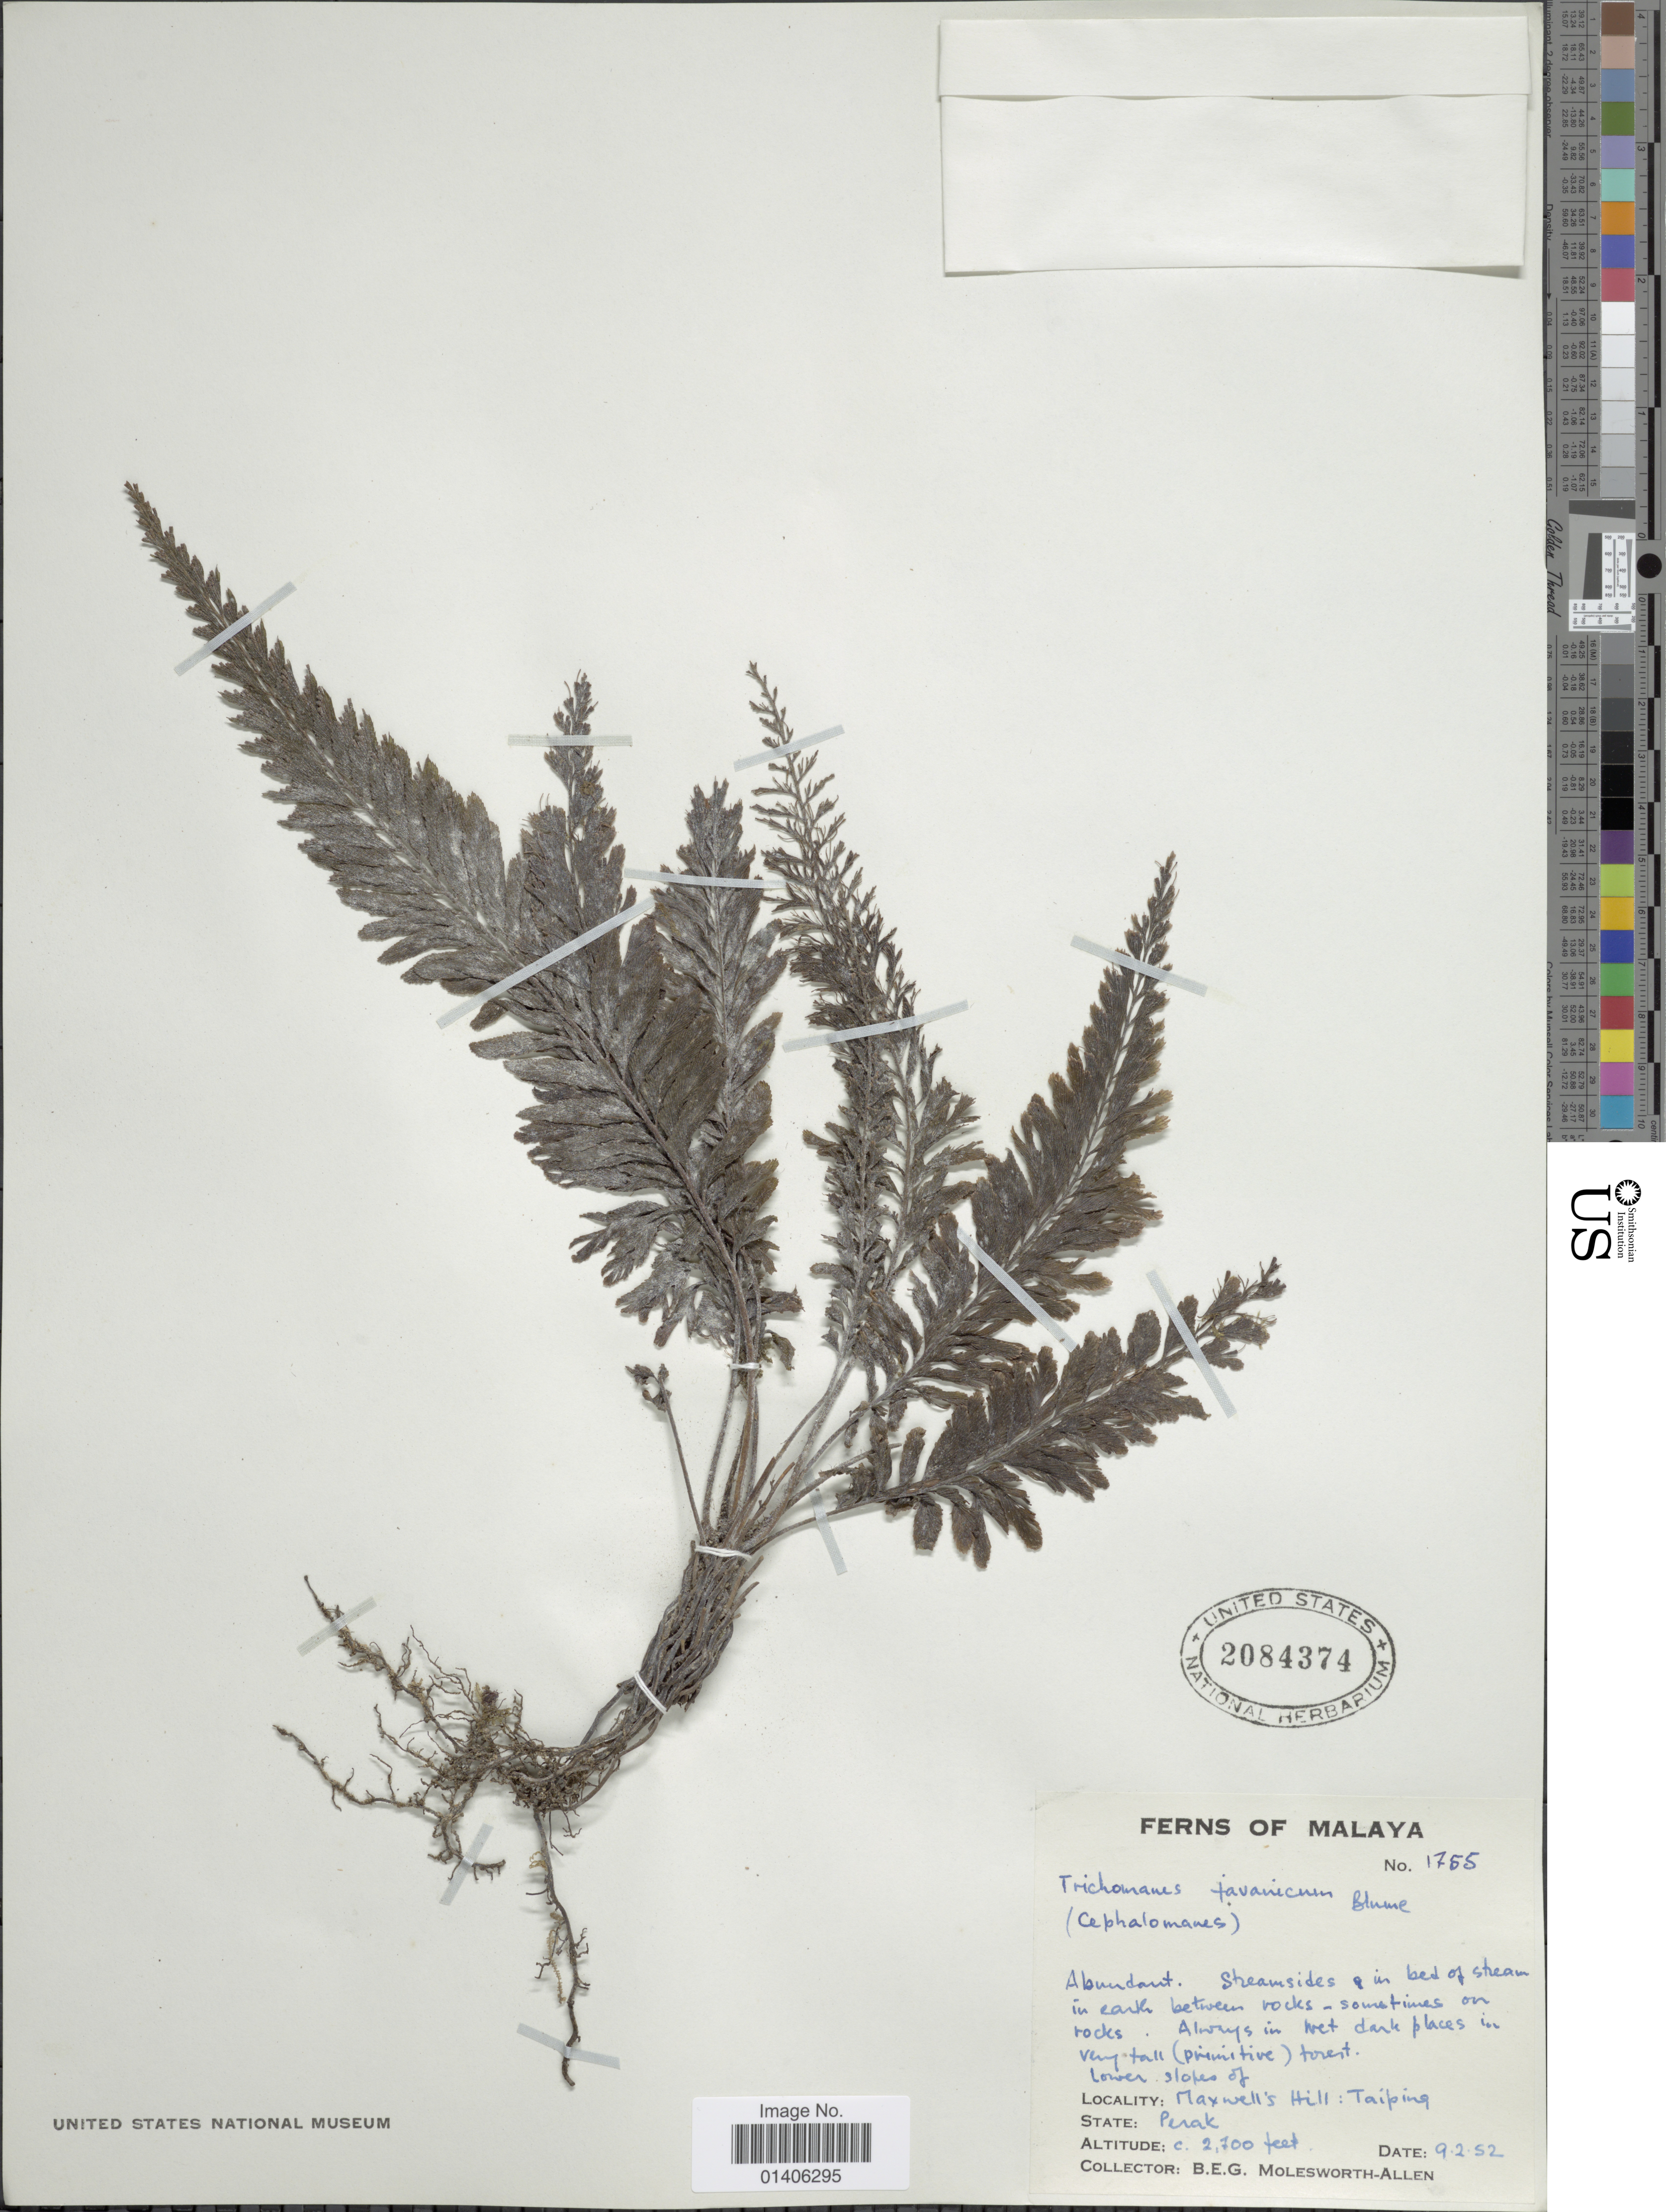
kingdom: Plantae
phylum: Tracheophyta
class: Polypodiopsida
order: Hymenophyllales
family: Hymenophyllaceae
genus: Cephalomanes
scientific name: Cephalomanes javanicum var. javanicum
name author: C. Presl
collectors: B. E. G. Molesworth-Allen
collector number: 1755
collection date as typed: Transcribed d/m/y: 9/2/52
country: Malaysia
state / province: Perak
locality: Malaya, Maxwell's Hill: Taiping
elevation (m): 823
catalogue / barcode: US 2084374